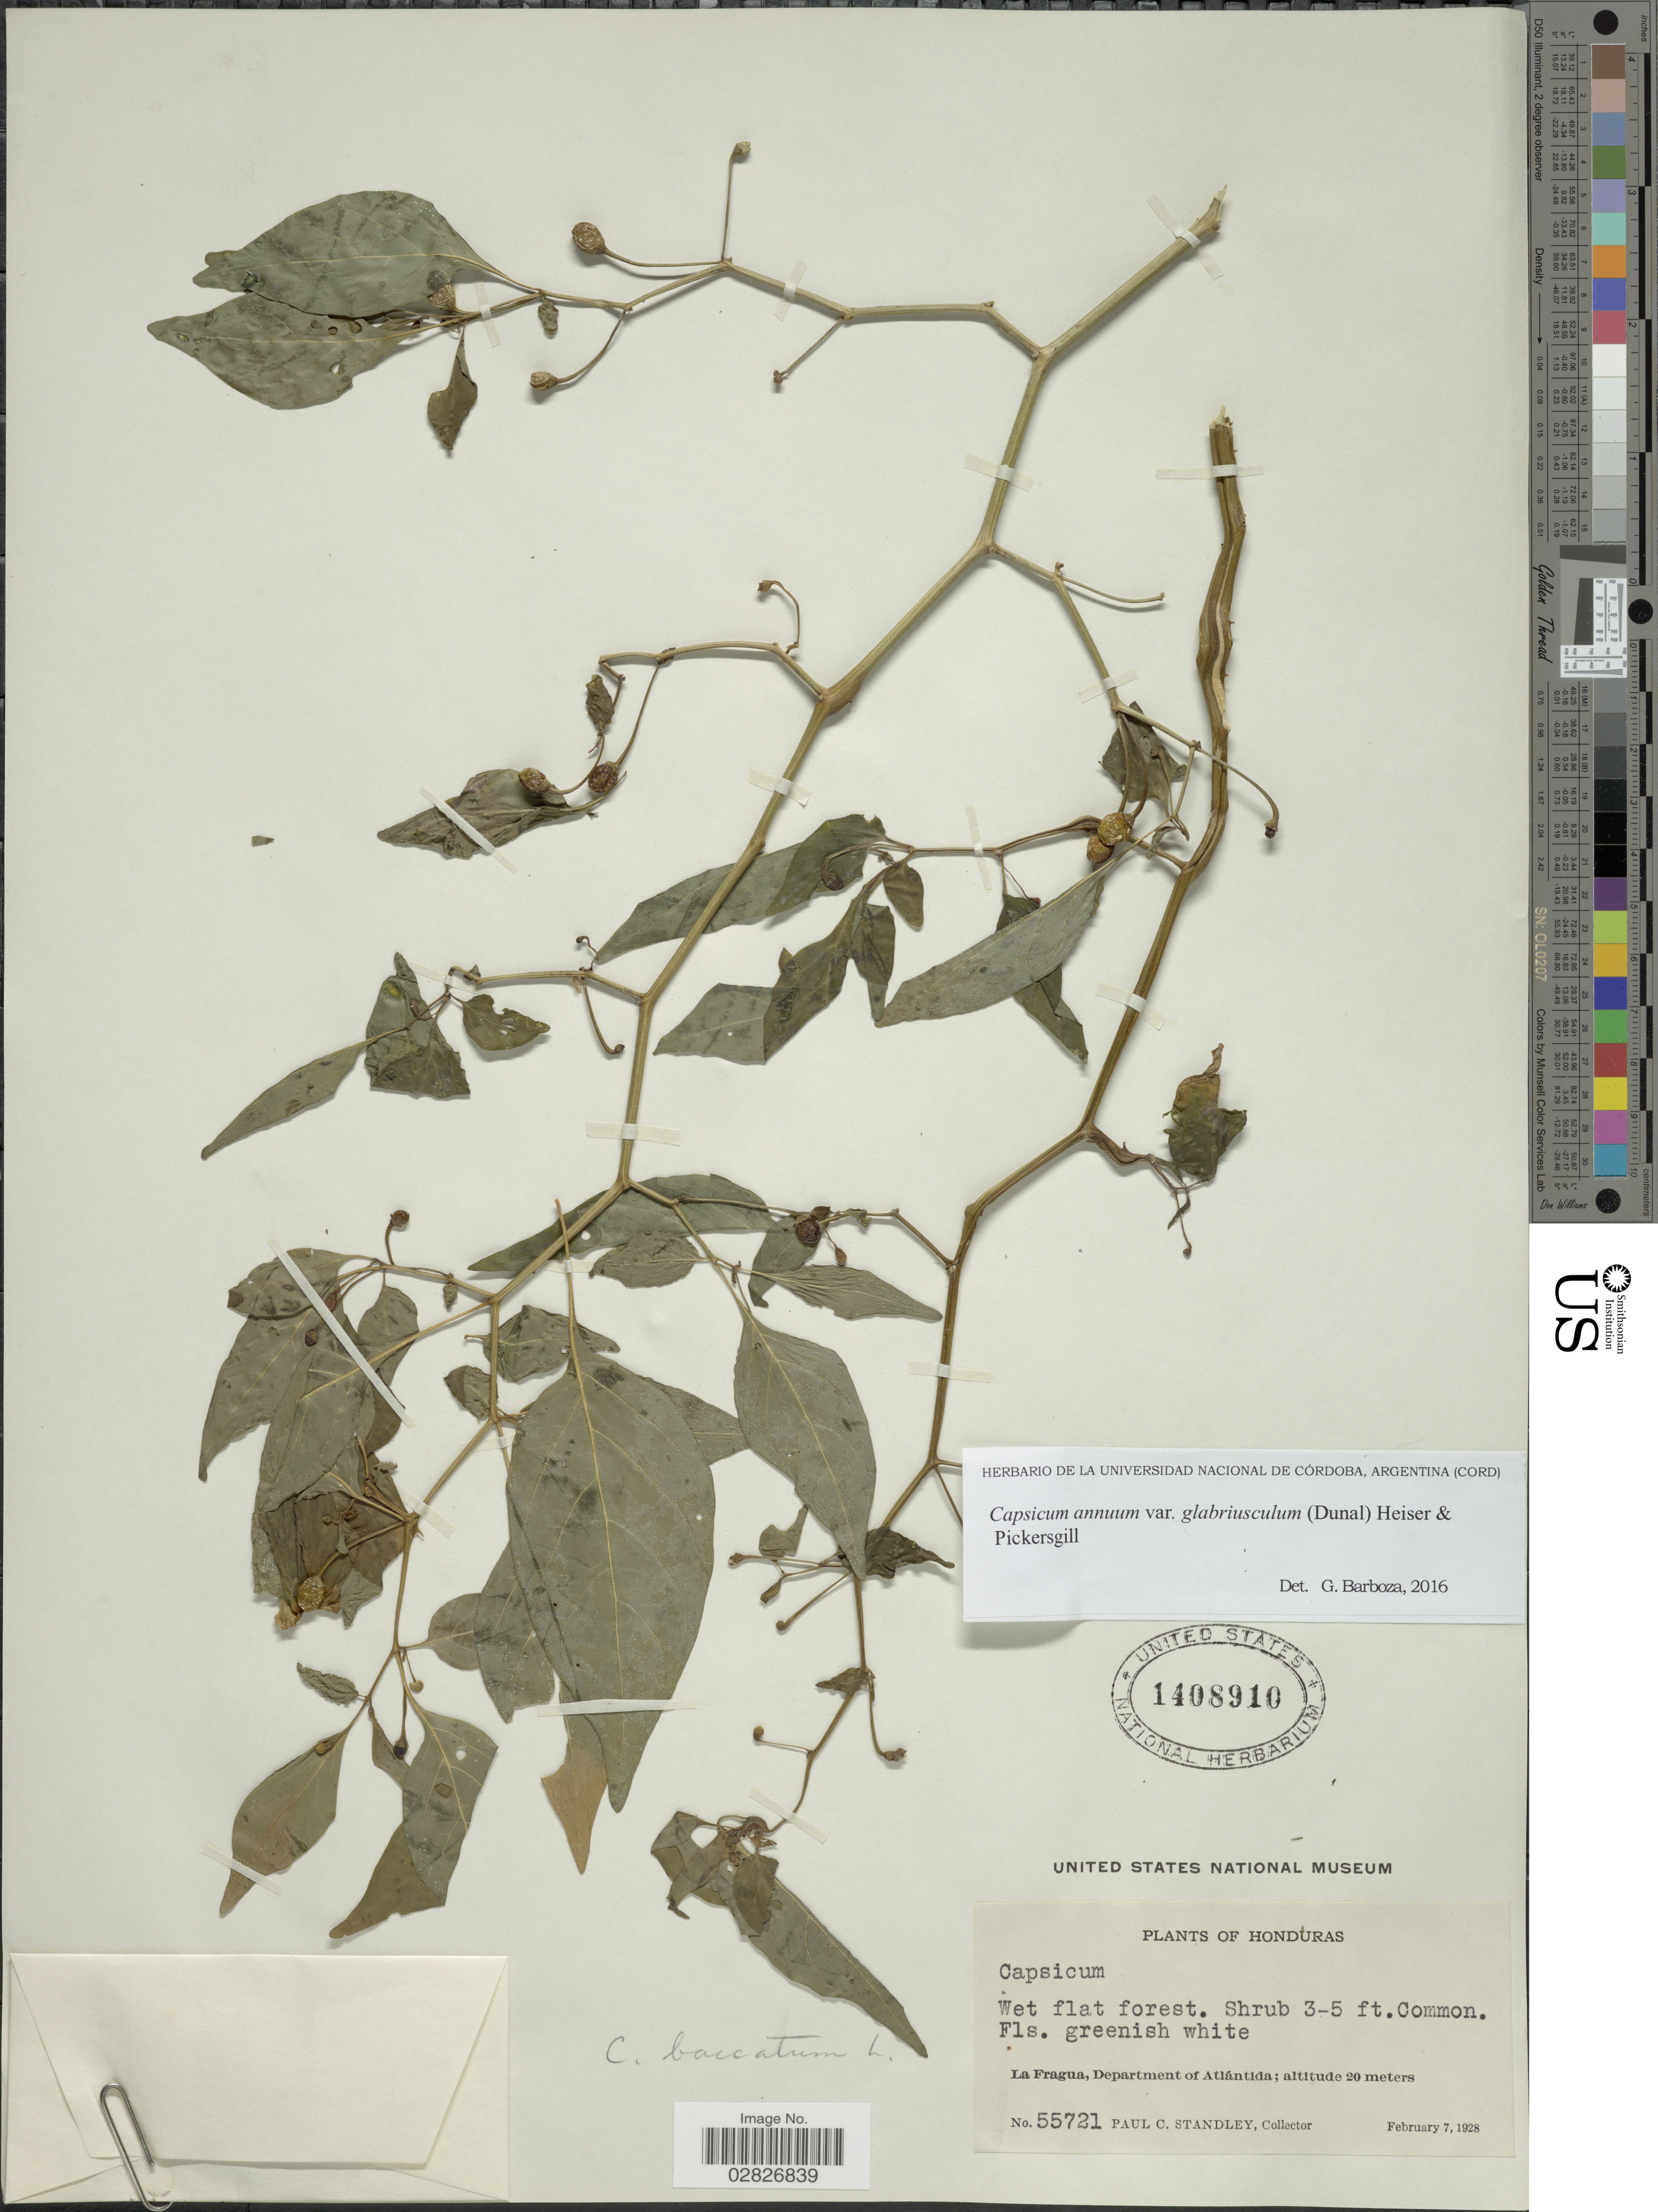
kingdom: Plantae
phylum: Tracheophyta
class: Magnoliopsida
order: Solanales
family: Solanaceae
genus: Capsicum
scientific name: Capsicum annuum var. glabriusculum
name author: (Dunal) Heiser & Pickersgill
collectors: P. C. Standley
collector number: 55721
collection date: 1928-02-07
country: Honduras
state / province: Atlántida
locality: La Fragua, Department of Atlántida.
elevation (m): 20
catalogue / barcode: US 1408910